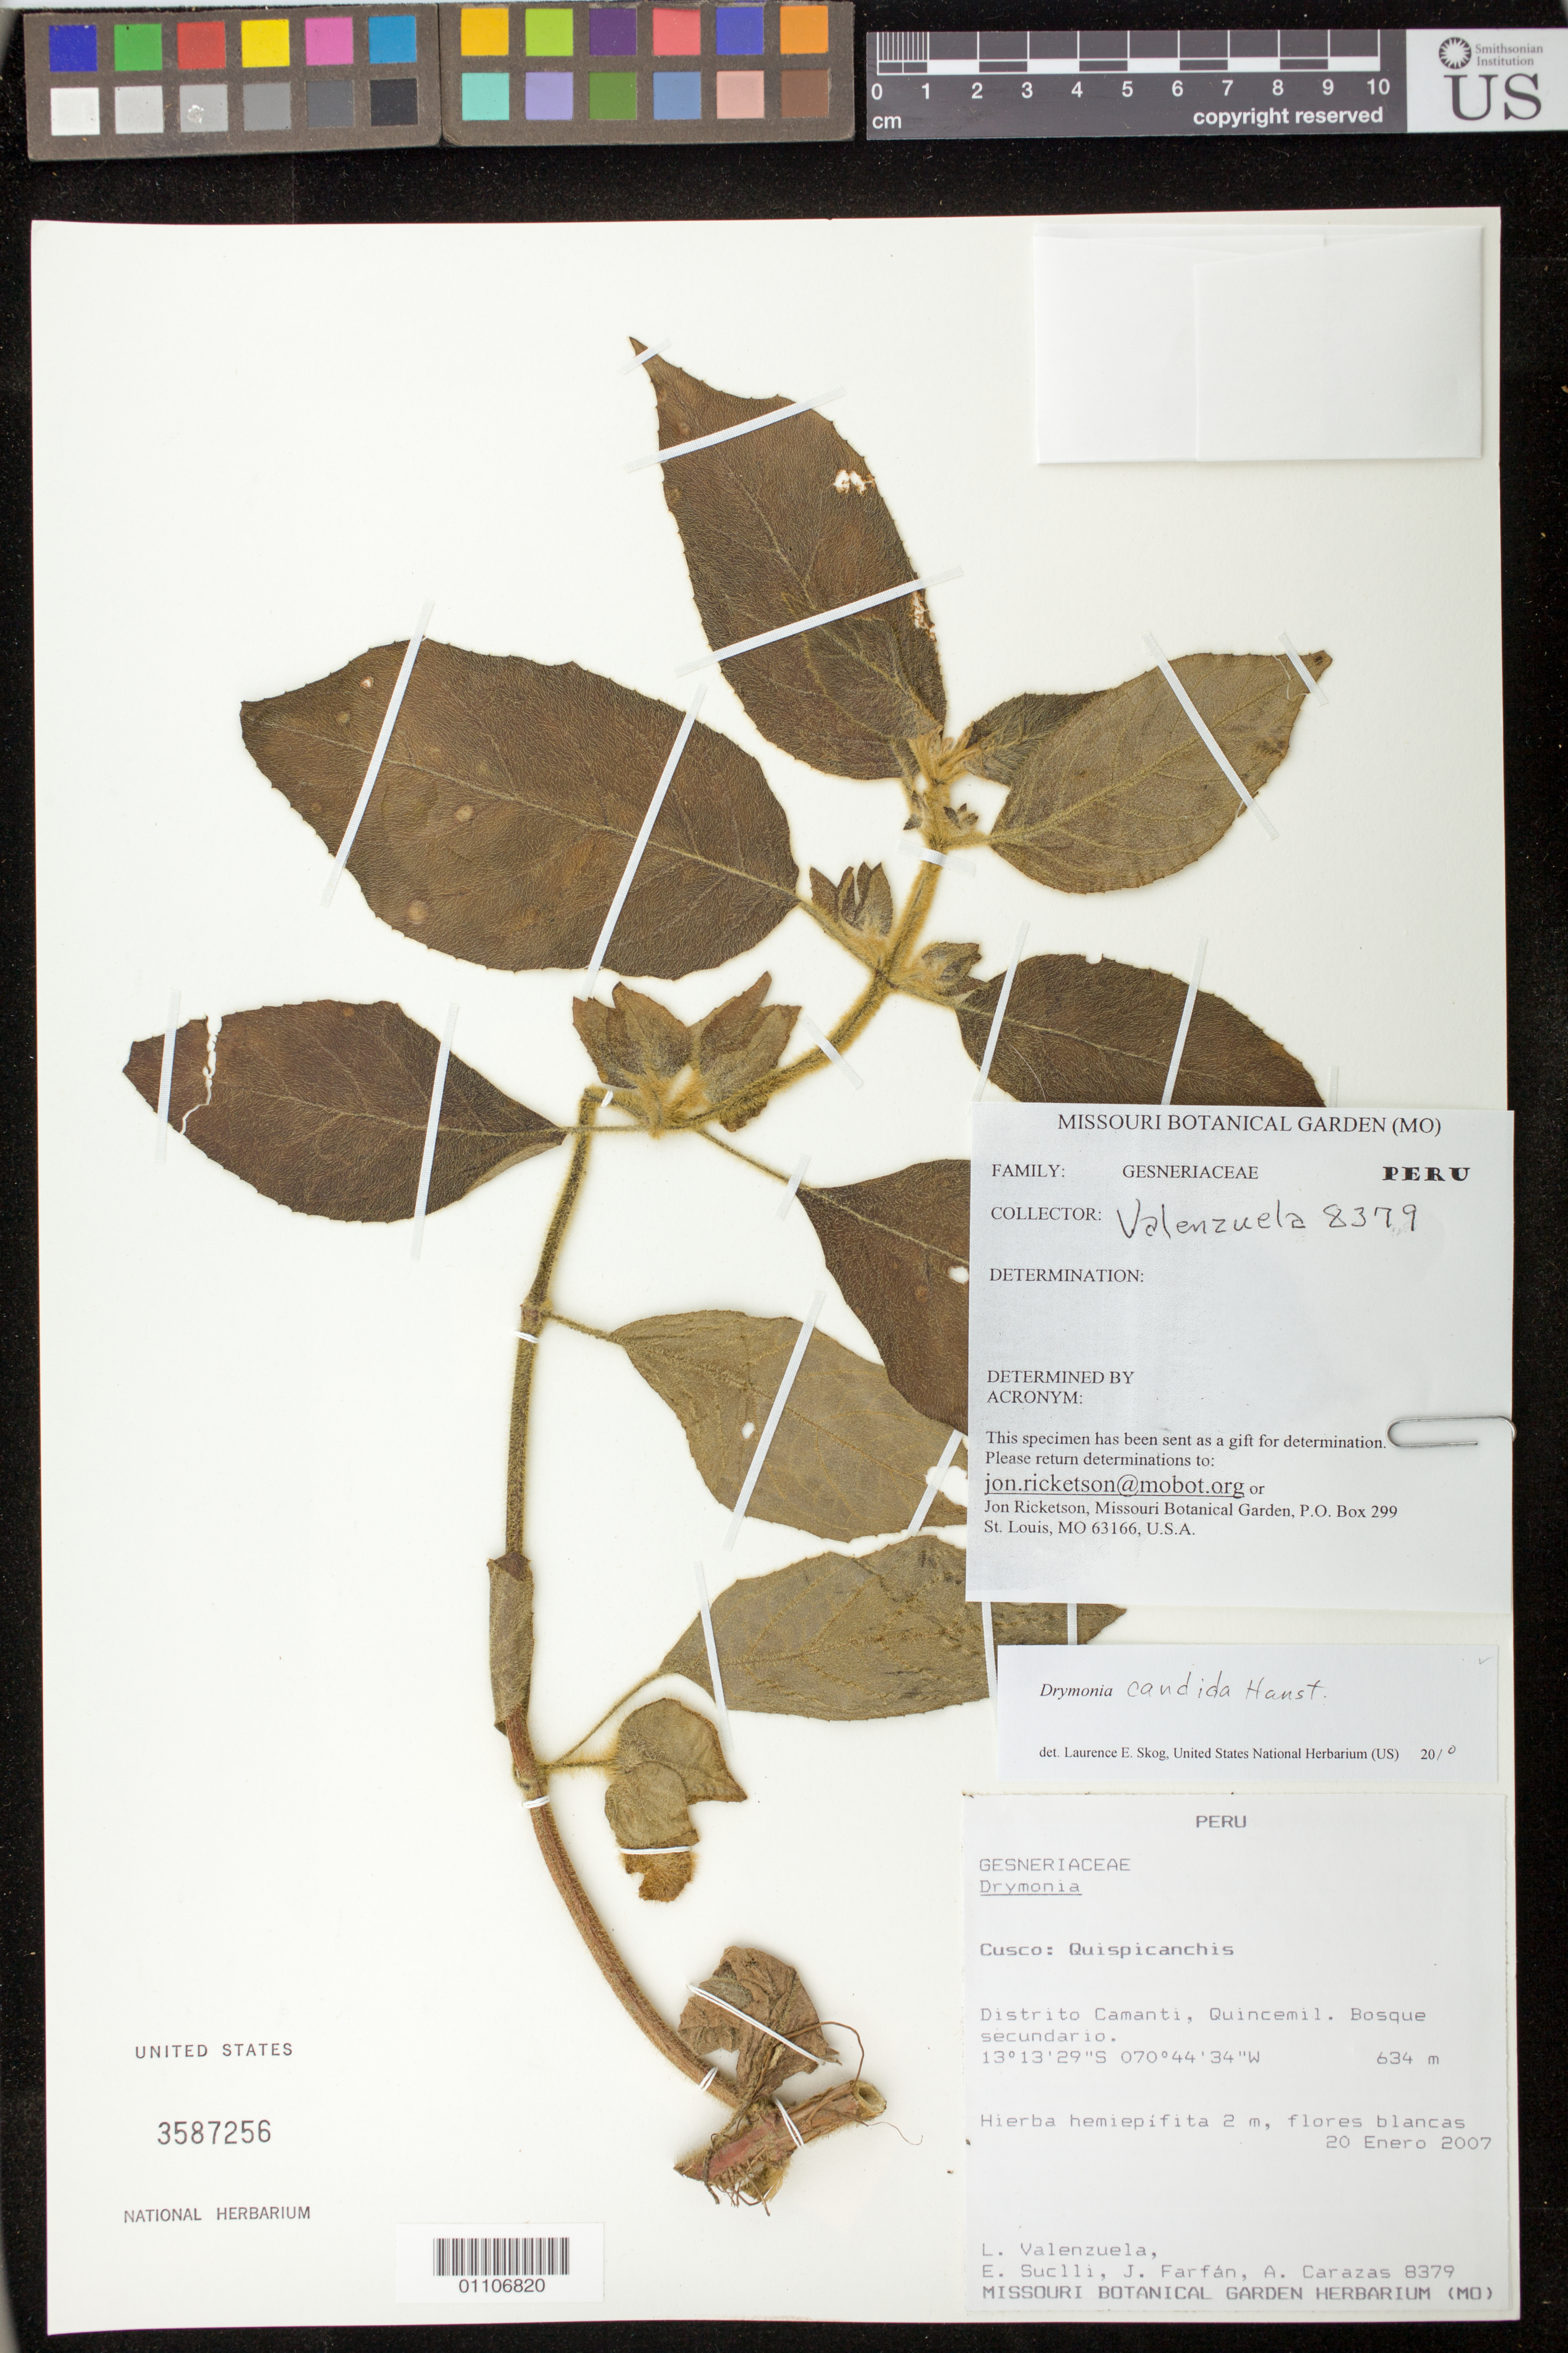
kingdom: Plantae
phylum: Tracheophyta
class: Magnoliopsida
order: Lamiales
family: Gesneriaceae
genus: Drymonia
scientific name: Drymonia candida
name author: Hanst.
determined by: Skog, Laurence E.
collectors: L. Valenzuela, E. Suclli, J. Farfán & A. Carazas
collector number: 8379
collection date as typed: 20 Jan 2007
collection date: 2007-01-20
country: Peru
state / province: Cusco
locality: Quispicanchis: Distrito Camanti, Quincemil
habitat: Bosque secundario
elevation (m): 634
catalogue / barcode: US 3587256